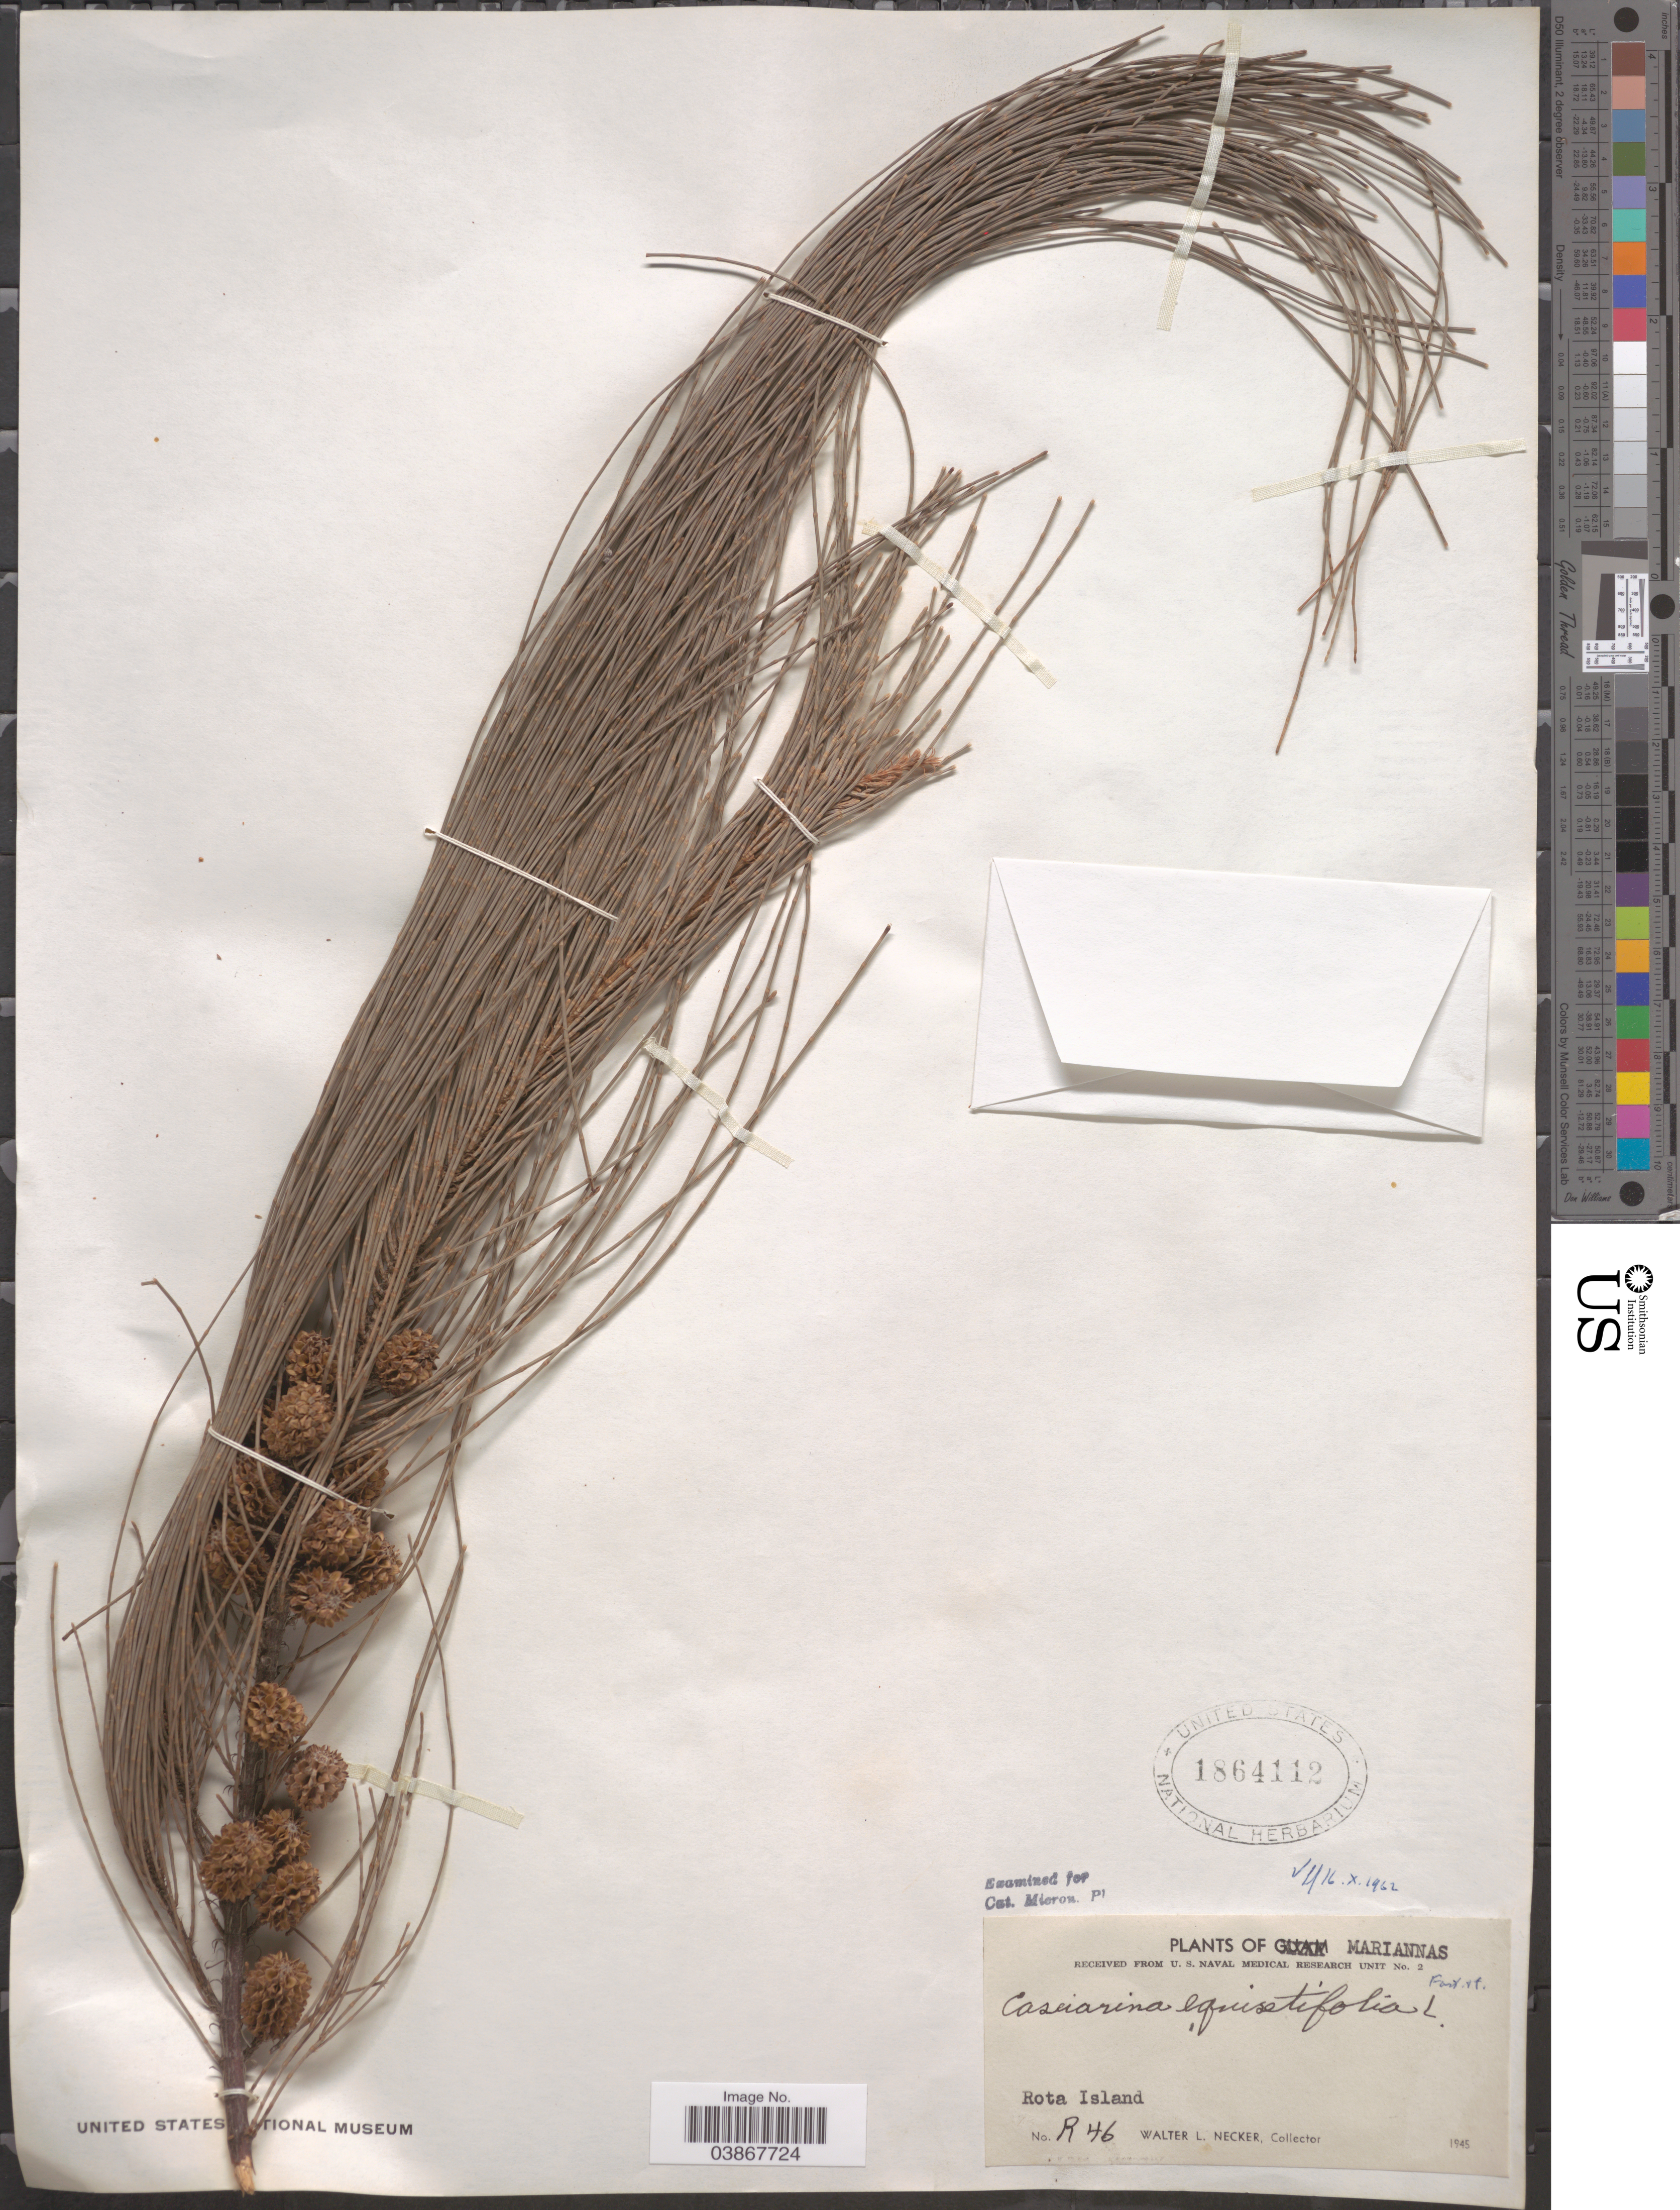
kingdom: Plantae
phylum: Tracheophyta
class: Magnoliopsida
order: Fagales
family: Casuarinaceae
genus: Casuarina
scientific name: Casuarina equisetifolia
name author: L.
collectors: W. L. Necker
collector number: R46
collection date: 1945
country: Northern Mariana Islands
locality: Mariannas. Rota Island.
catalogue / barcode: US 1864112